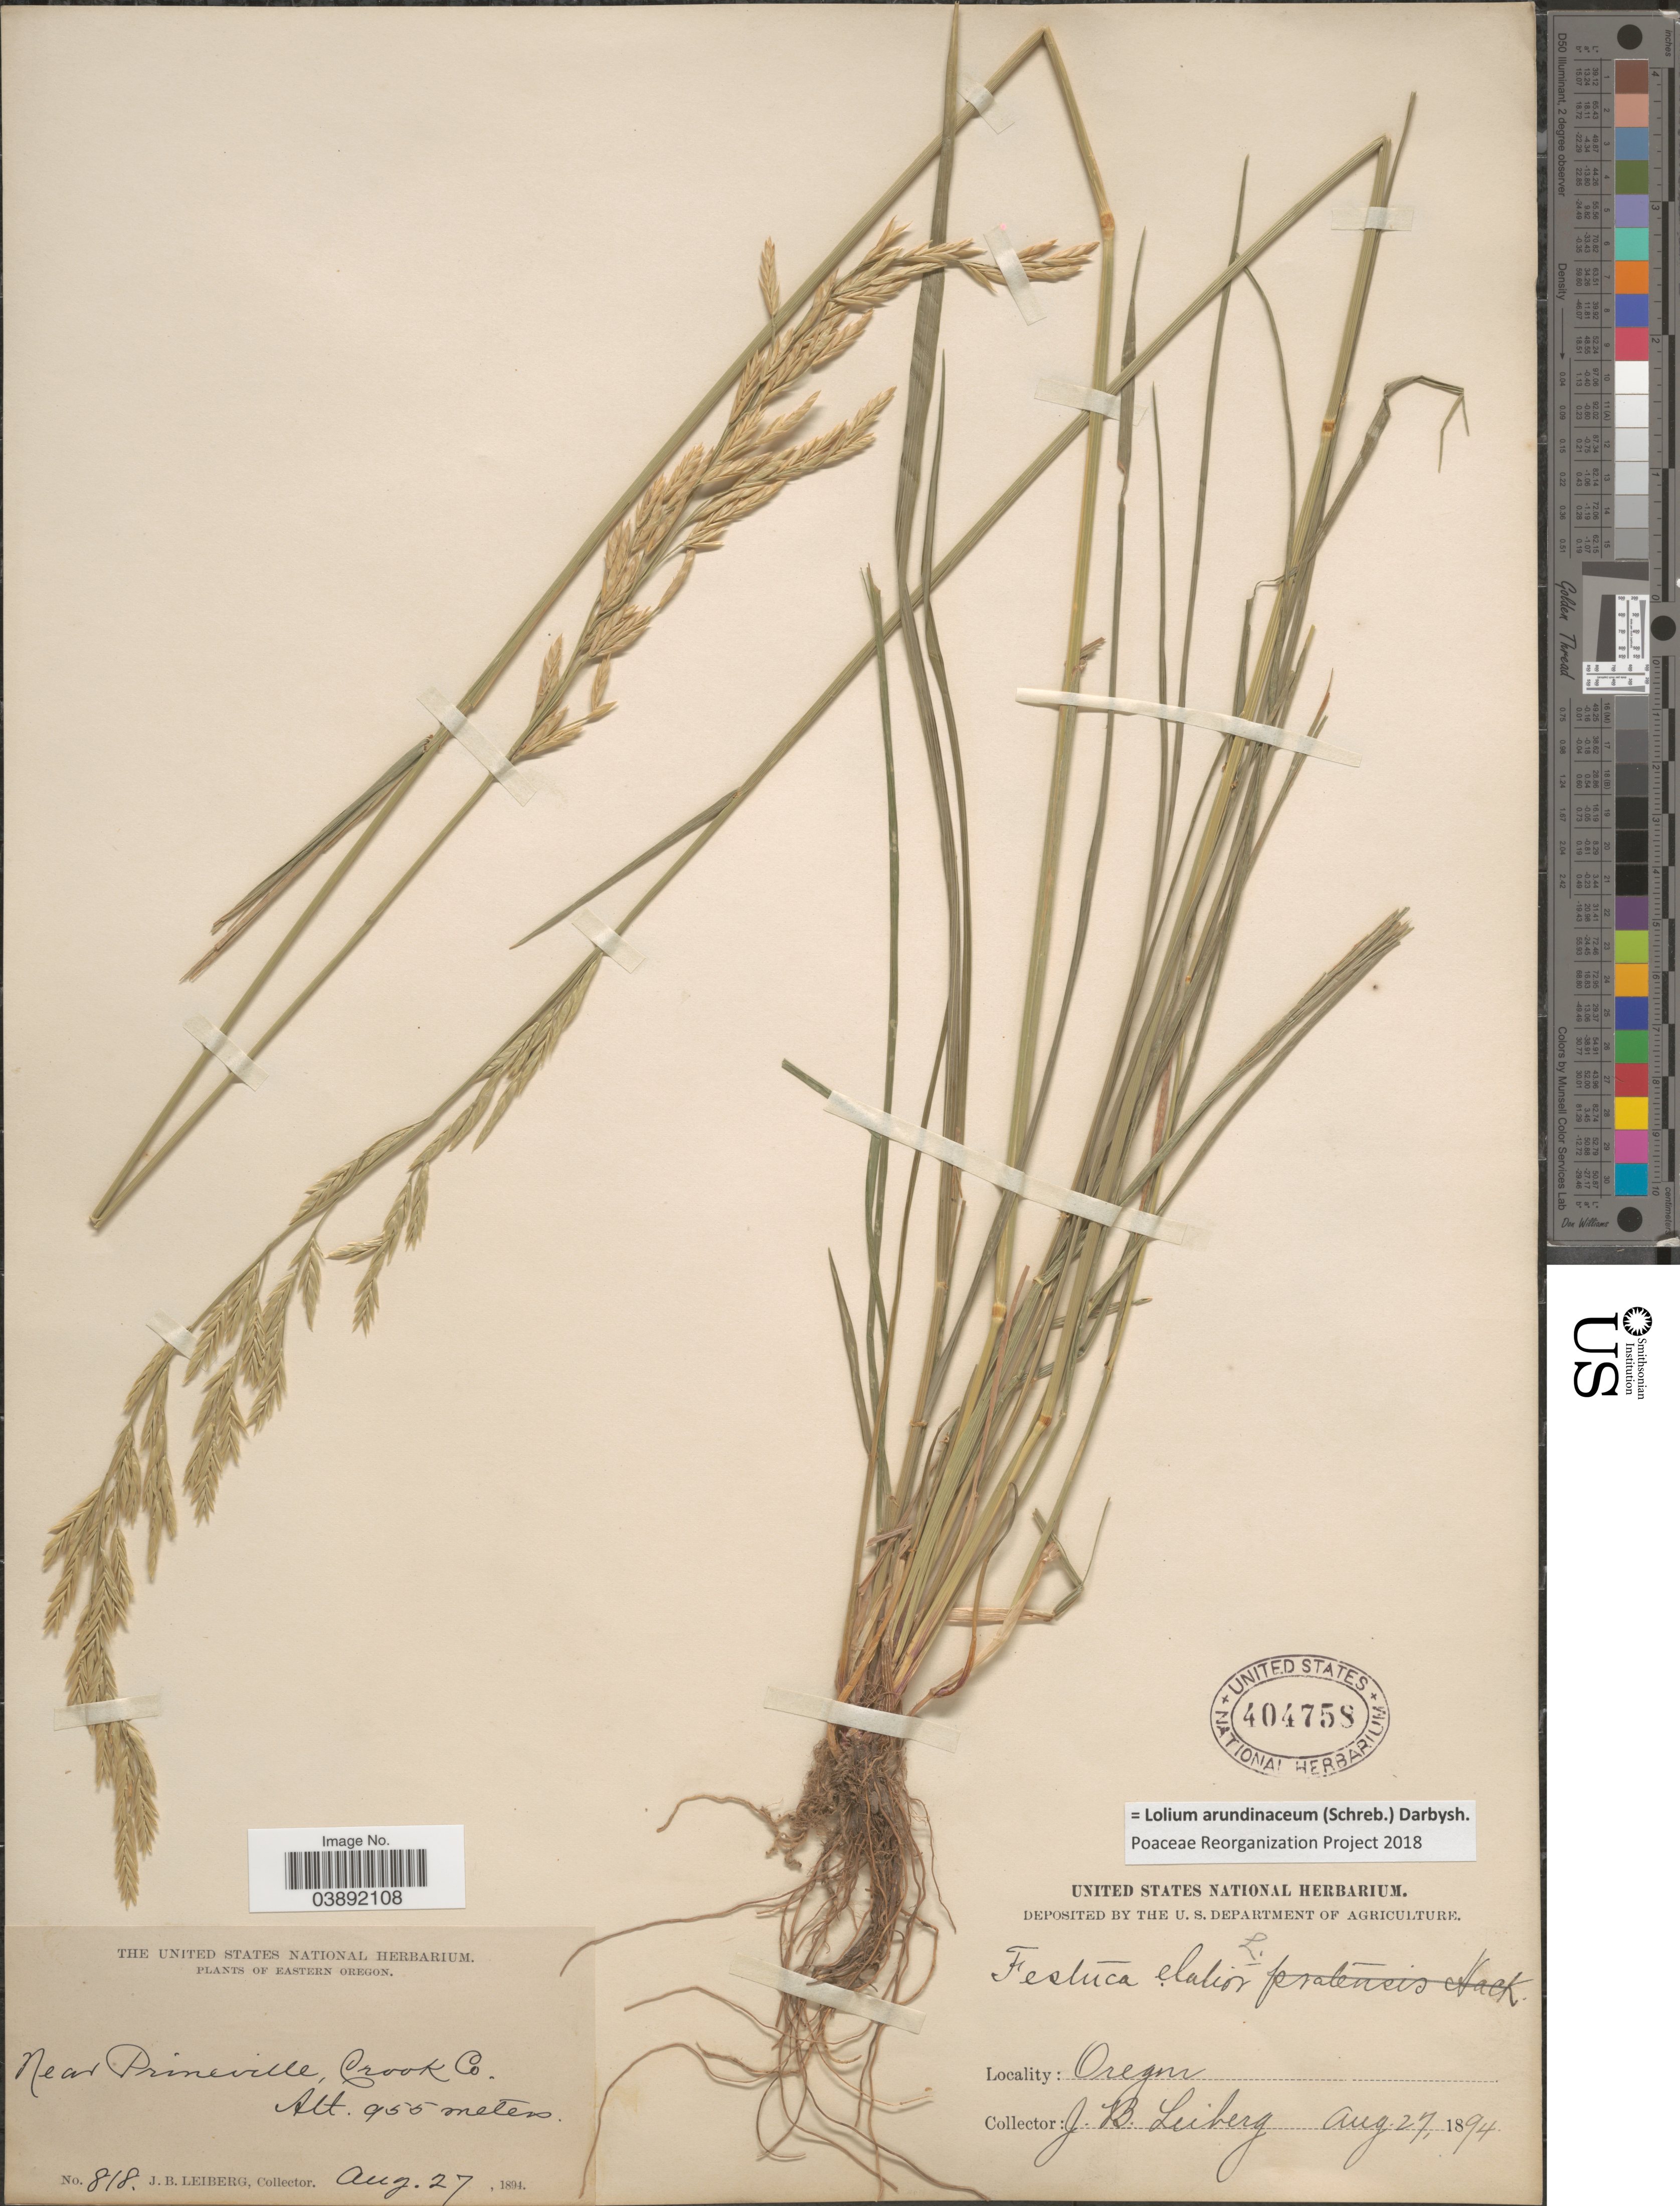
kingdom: Plantae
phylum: Tracheophyta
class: Liliopsida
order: Poales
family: Poaceae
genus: Lolium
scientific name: Lolium arundinaceum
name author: (Schreb.) Darbysh.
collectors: J. B. Leiberg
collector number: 818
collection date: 1894-08-27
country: United States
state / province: Oregon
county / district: Crook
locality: Eastern Oregon. Near Prineville, Crook Co.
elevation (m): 955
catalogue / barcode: US 404758